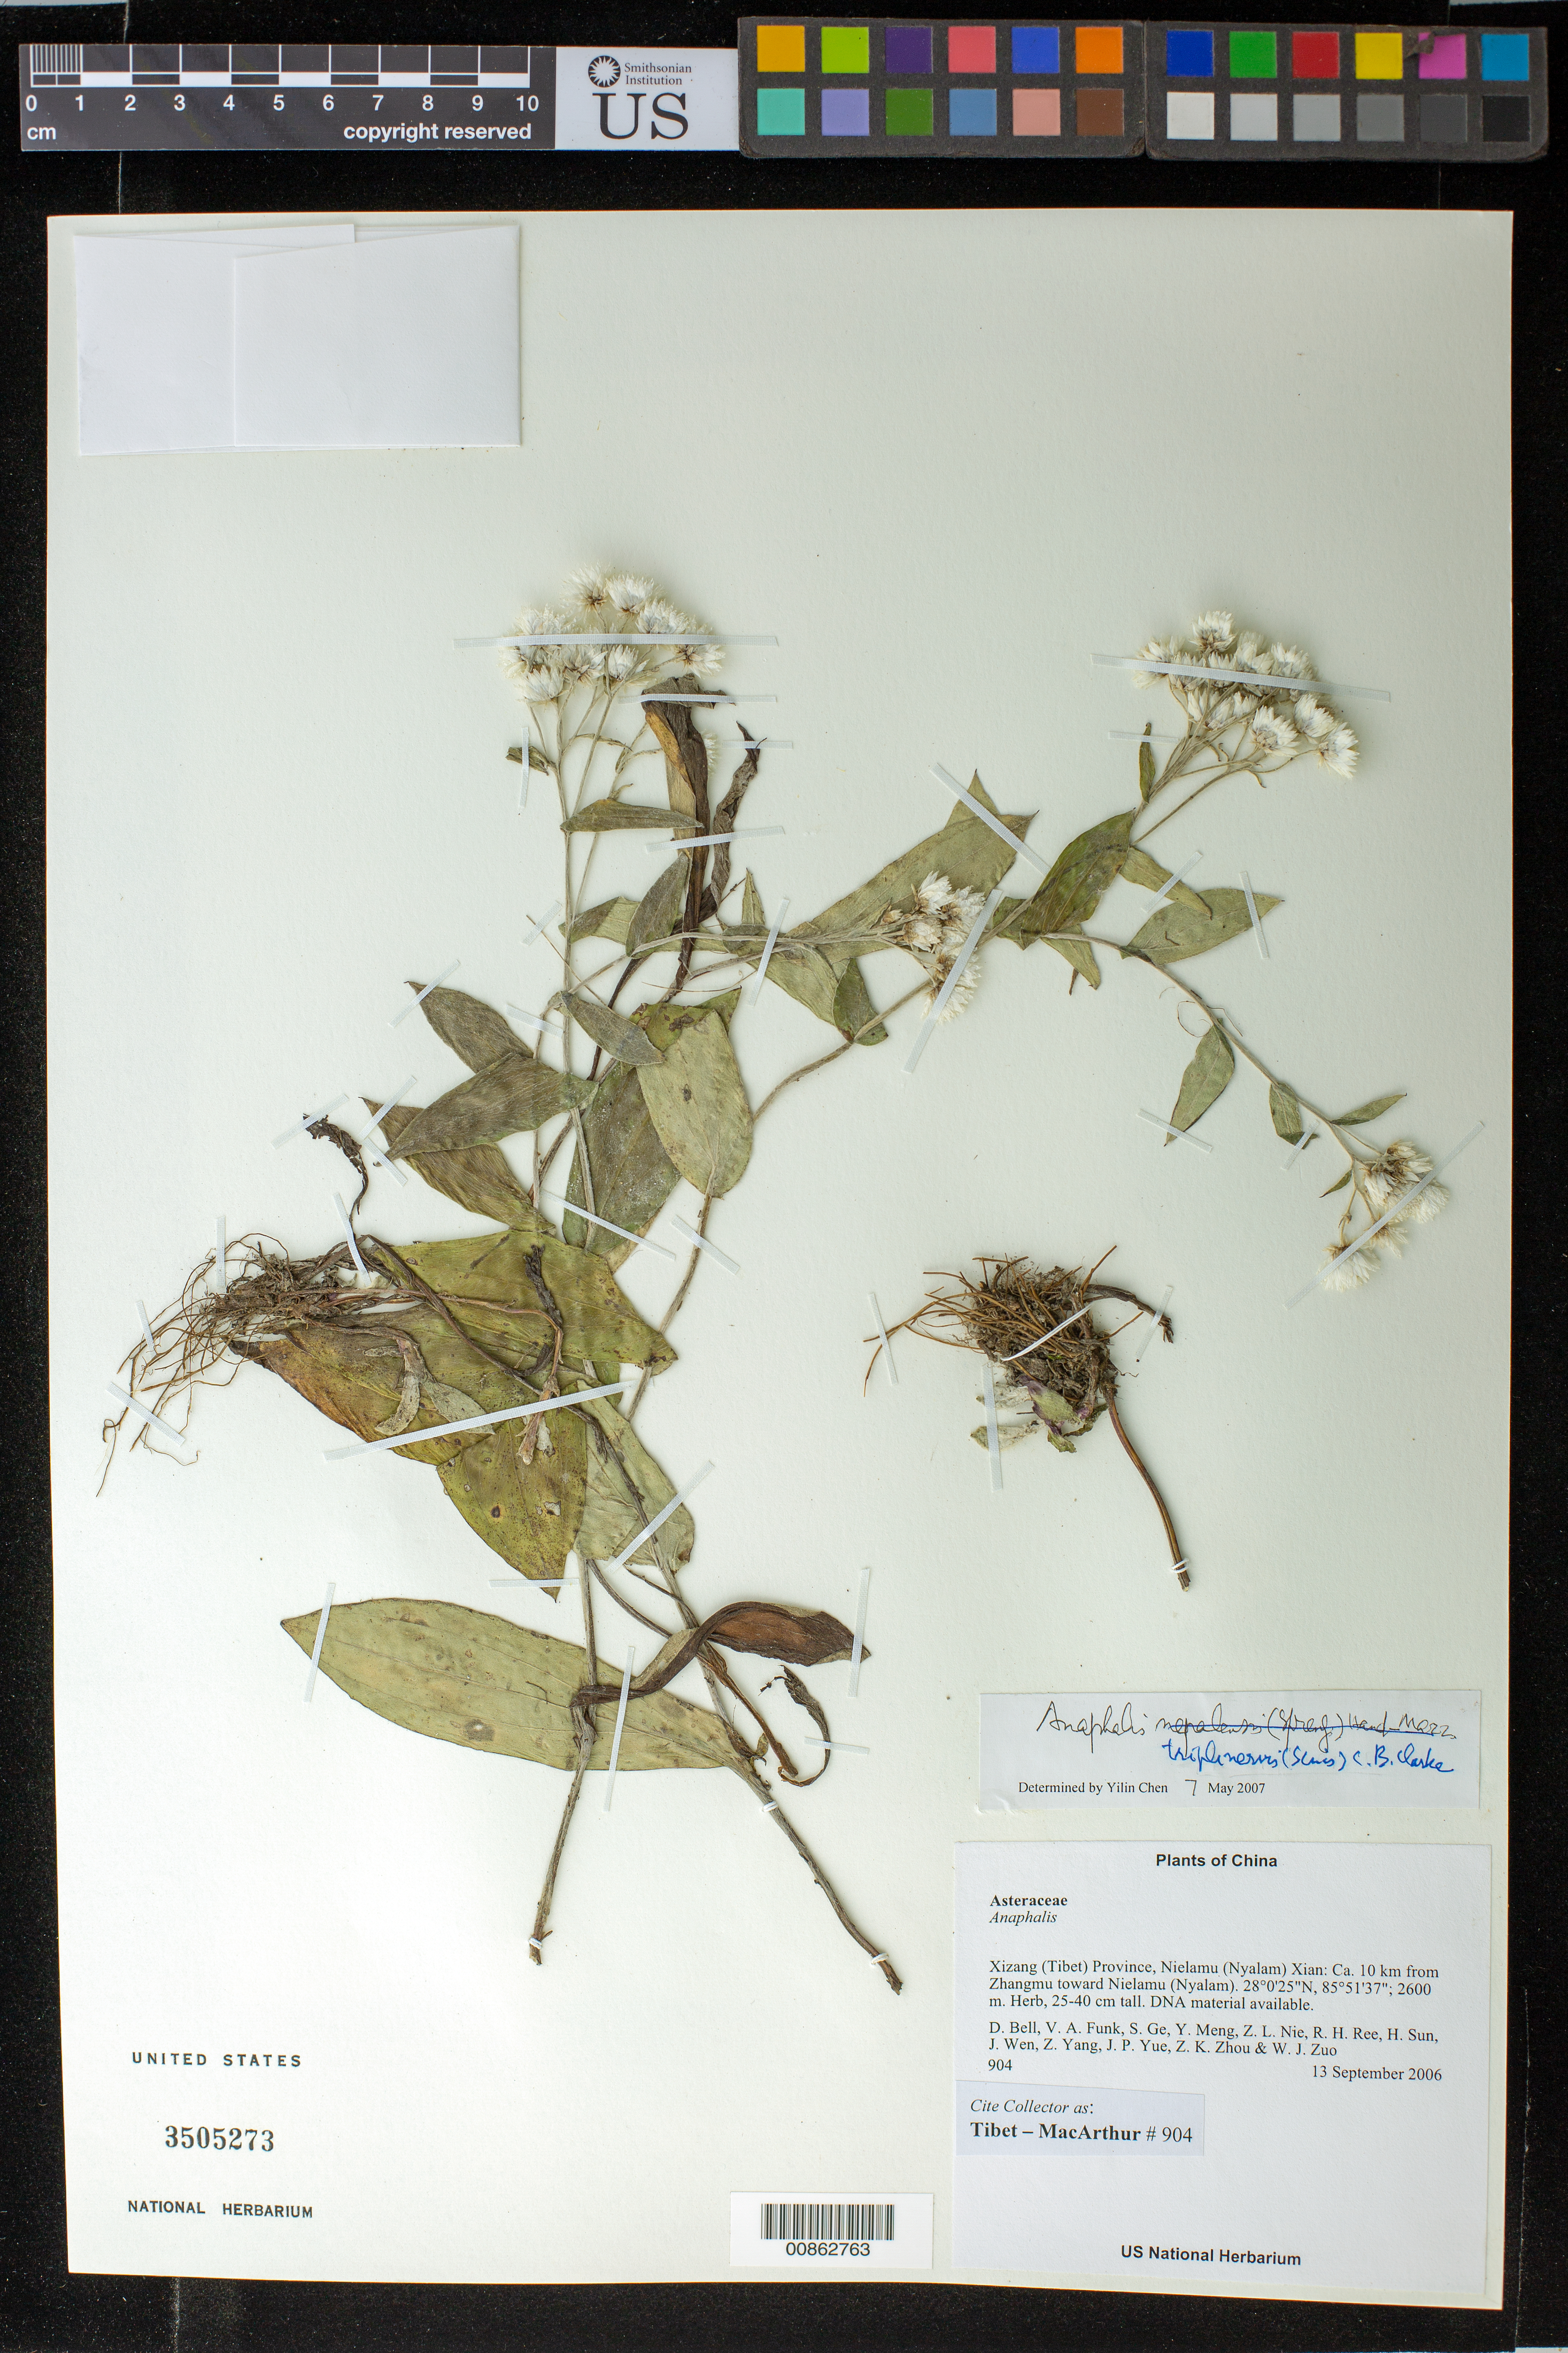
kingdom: Plantae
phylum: Tracheophyta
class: Magnoliopsida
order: Asterales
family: Asteraceae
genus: Anaphalis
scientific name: Anaphalis triplinervis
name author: (Sims) C.B. Clarke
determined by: Yilin Chen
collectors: Tibet-MacArthur, D. A. Bell, V. Funk, S. Ge, Y. Meng, Z. Nie, R. Ree, H. Sun, J. Wen, Z. Yang, J. Yue, Z. Zhou & W. Zuo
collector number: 904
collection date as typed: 13 Sep 2006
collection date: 2006-09-13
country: China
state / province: Xizang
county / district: Nielamu (Nyalam) Xian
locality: Ca. 10 km from Zhangmu toward Nielamu (Nyalam).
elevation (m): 2600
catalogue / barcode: US 3505273